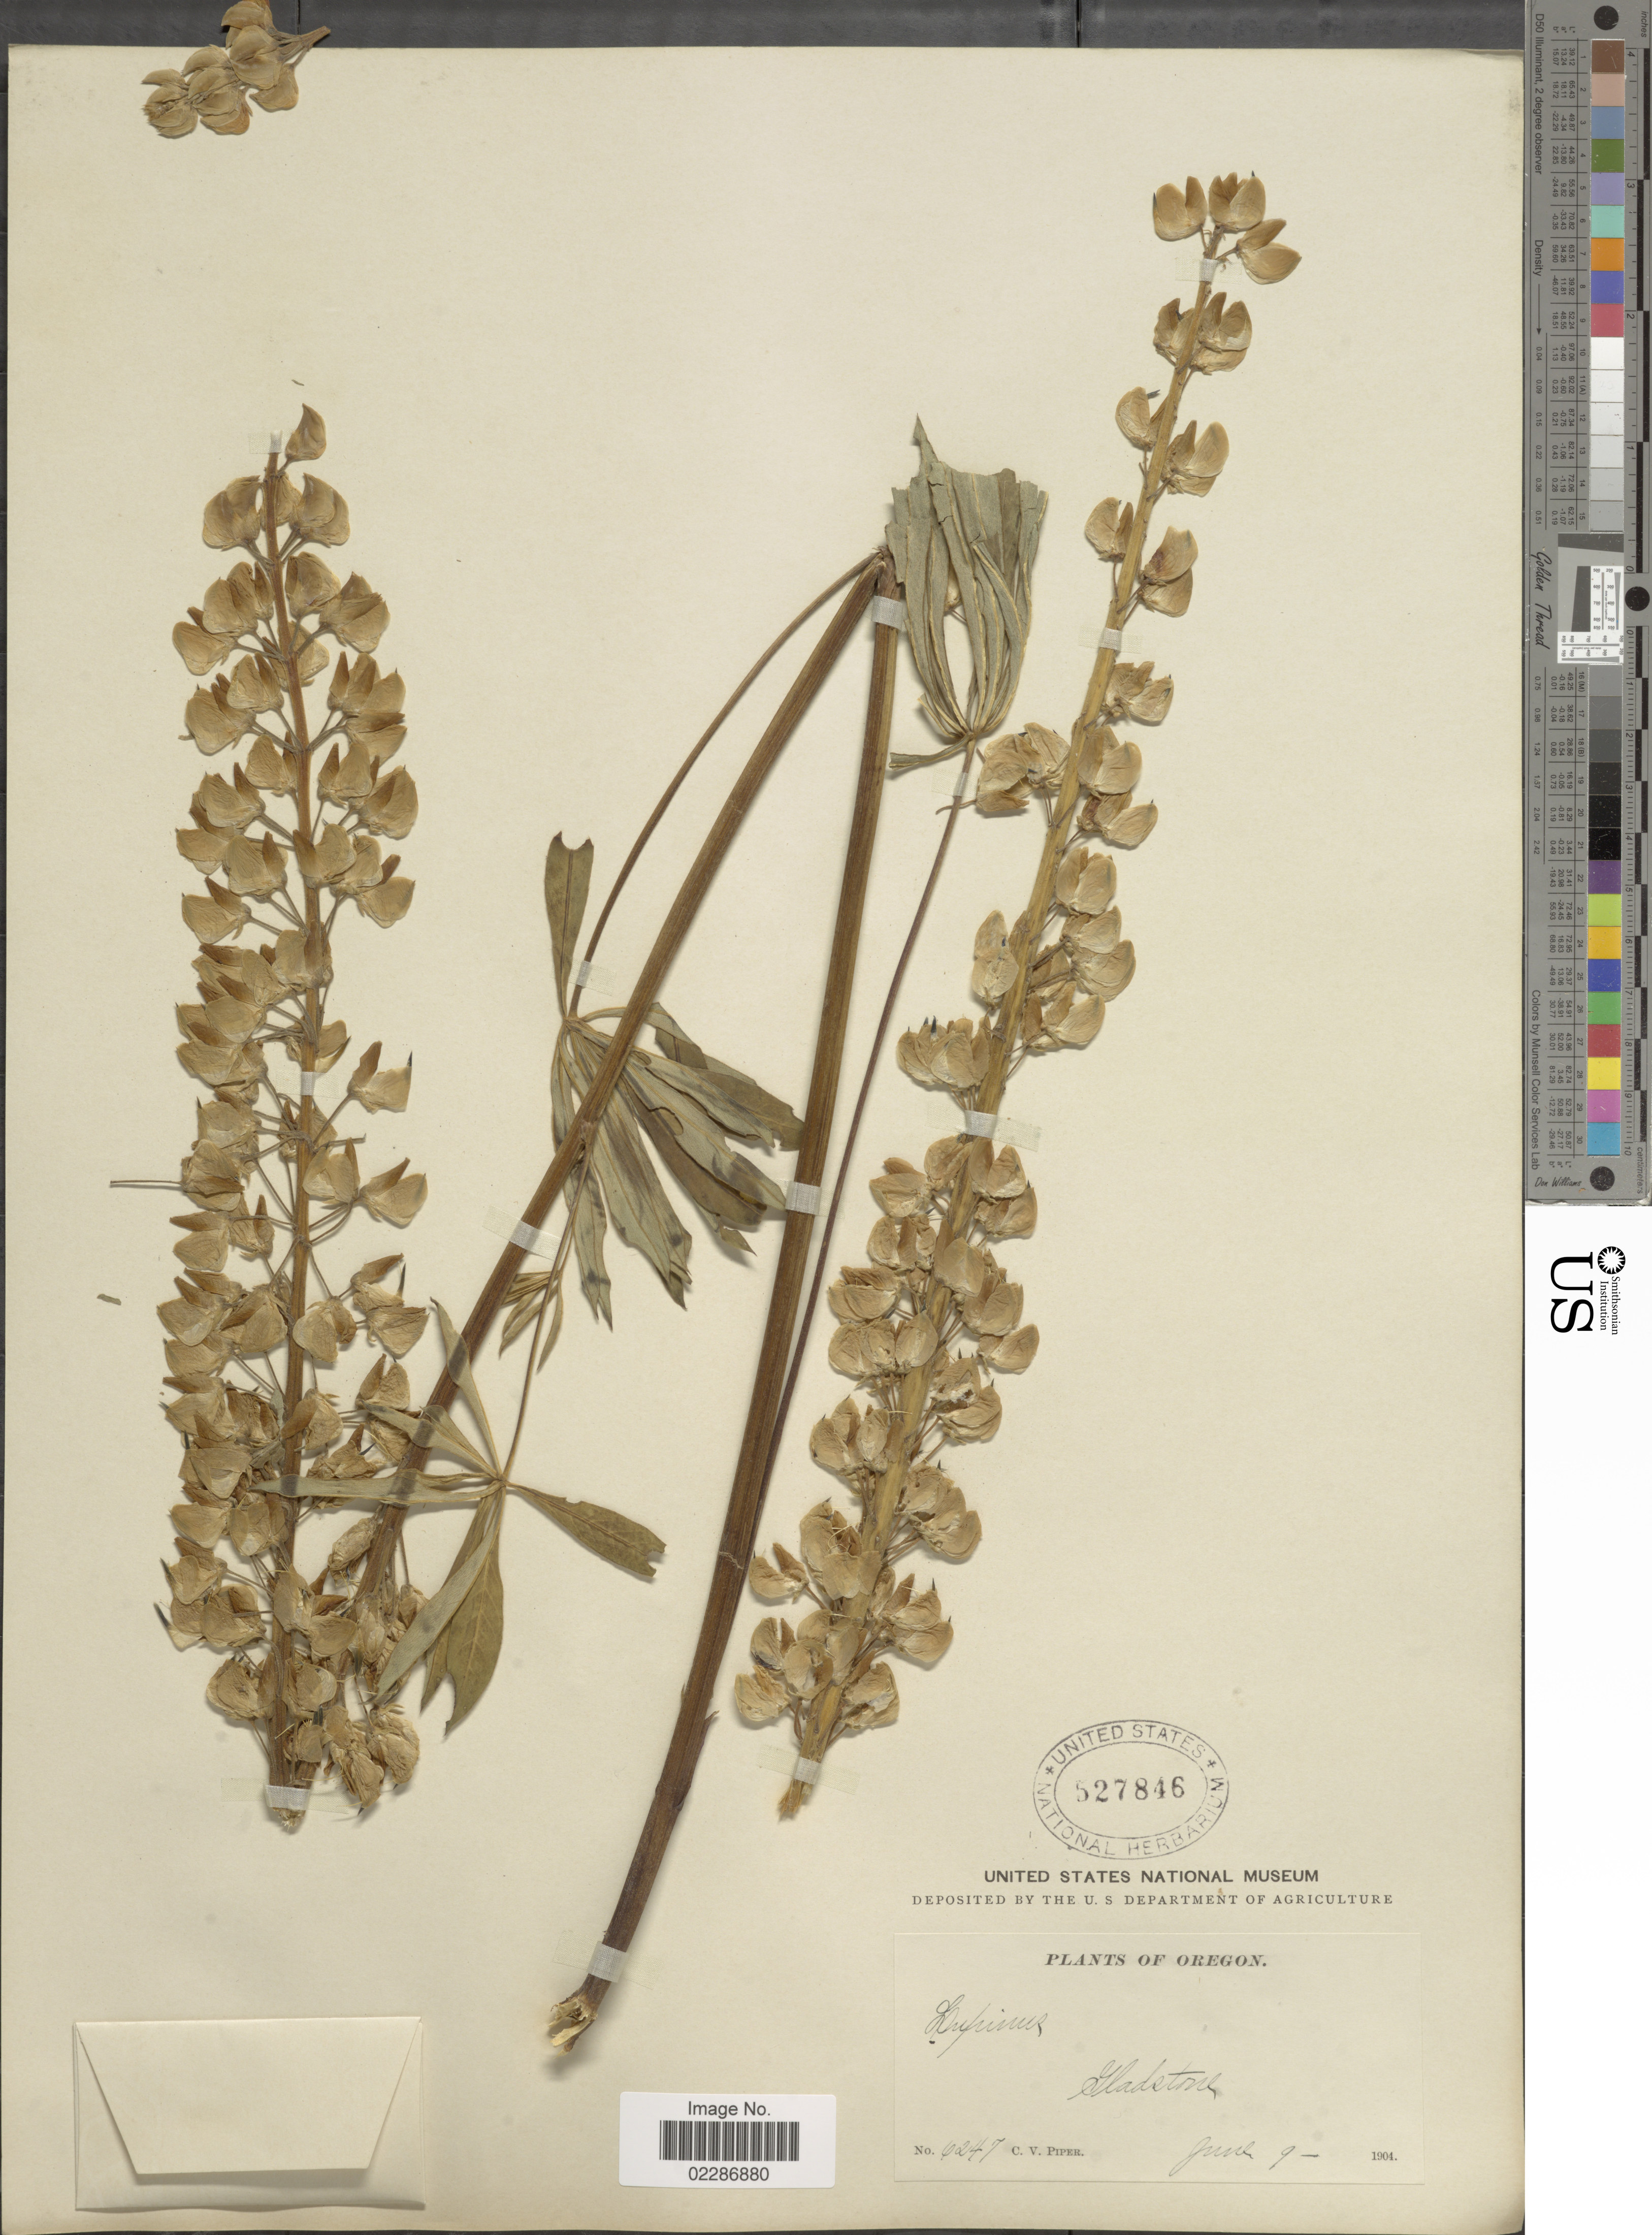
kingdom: Plantae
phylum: Tracheophyta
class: Magnoliopsida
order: Fabales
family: Fabaceae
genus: Lupinus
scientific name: Lupinus sp.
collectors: C. V. Piper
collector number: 6247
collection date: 1904-06-09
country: United States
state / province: Oregon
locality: Gladstone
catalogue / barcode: US 527846